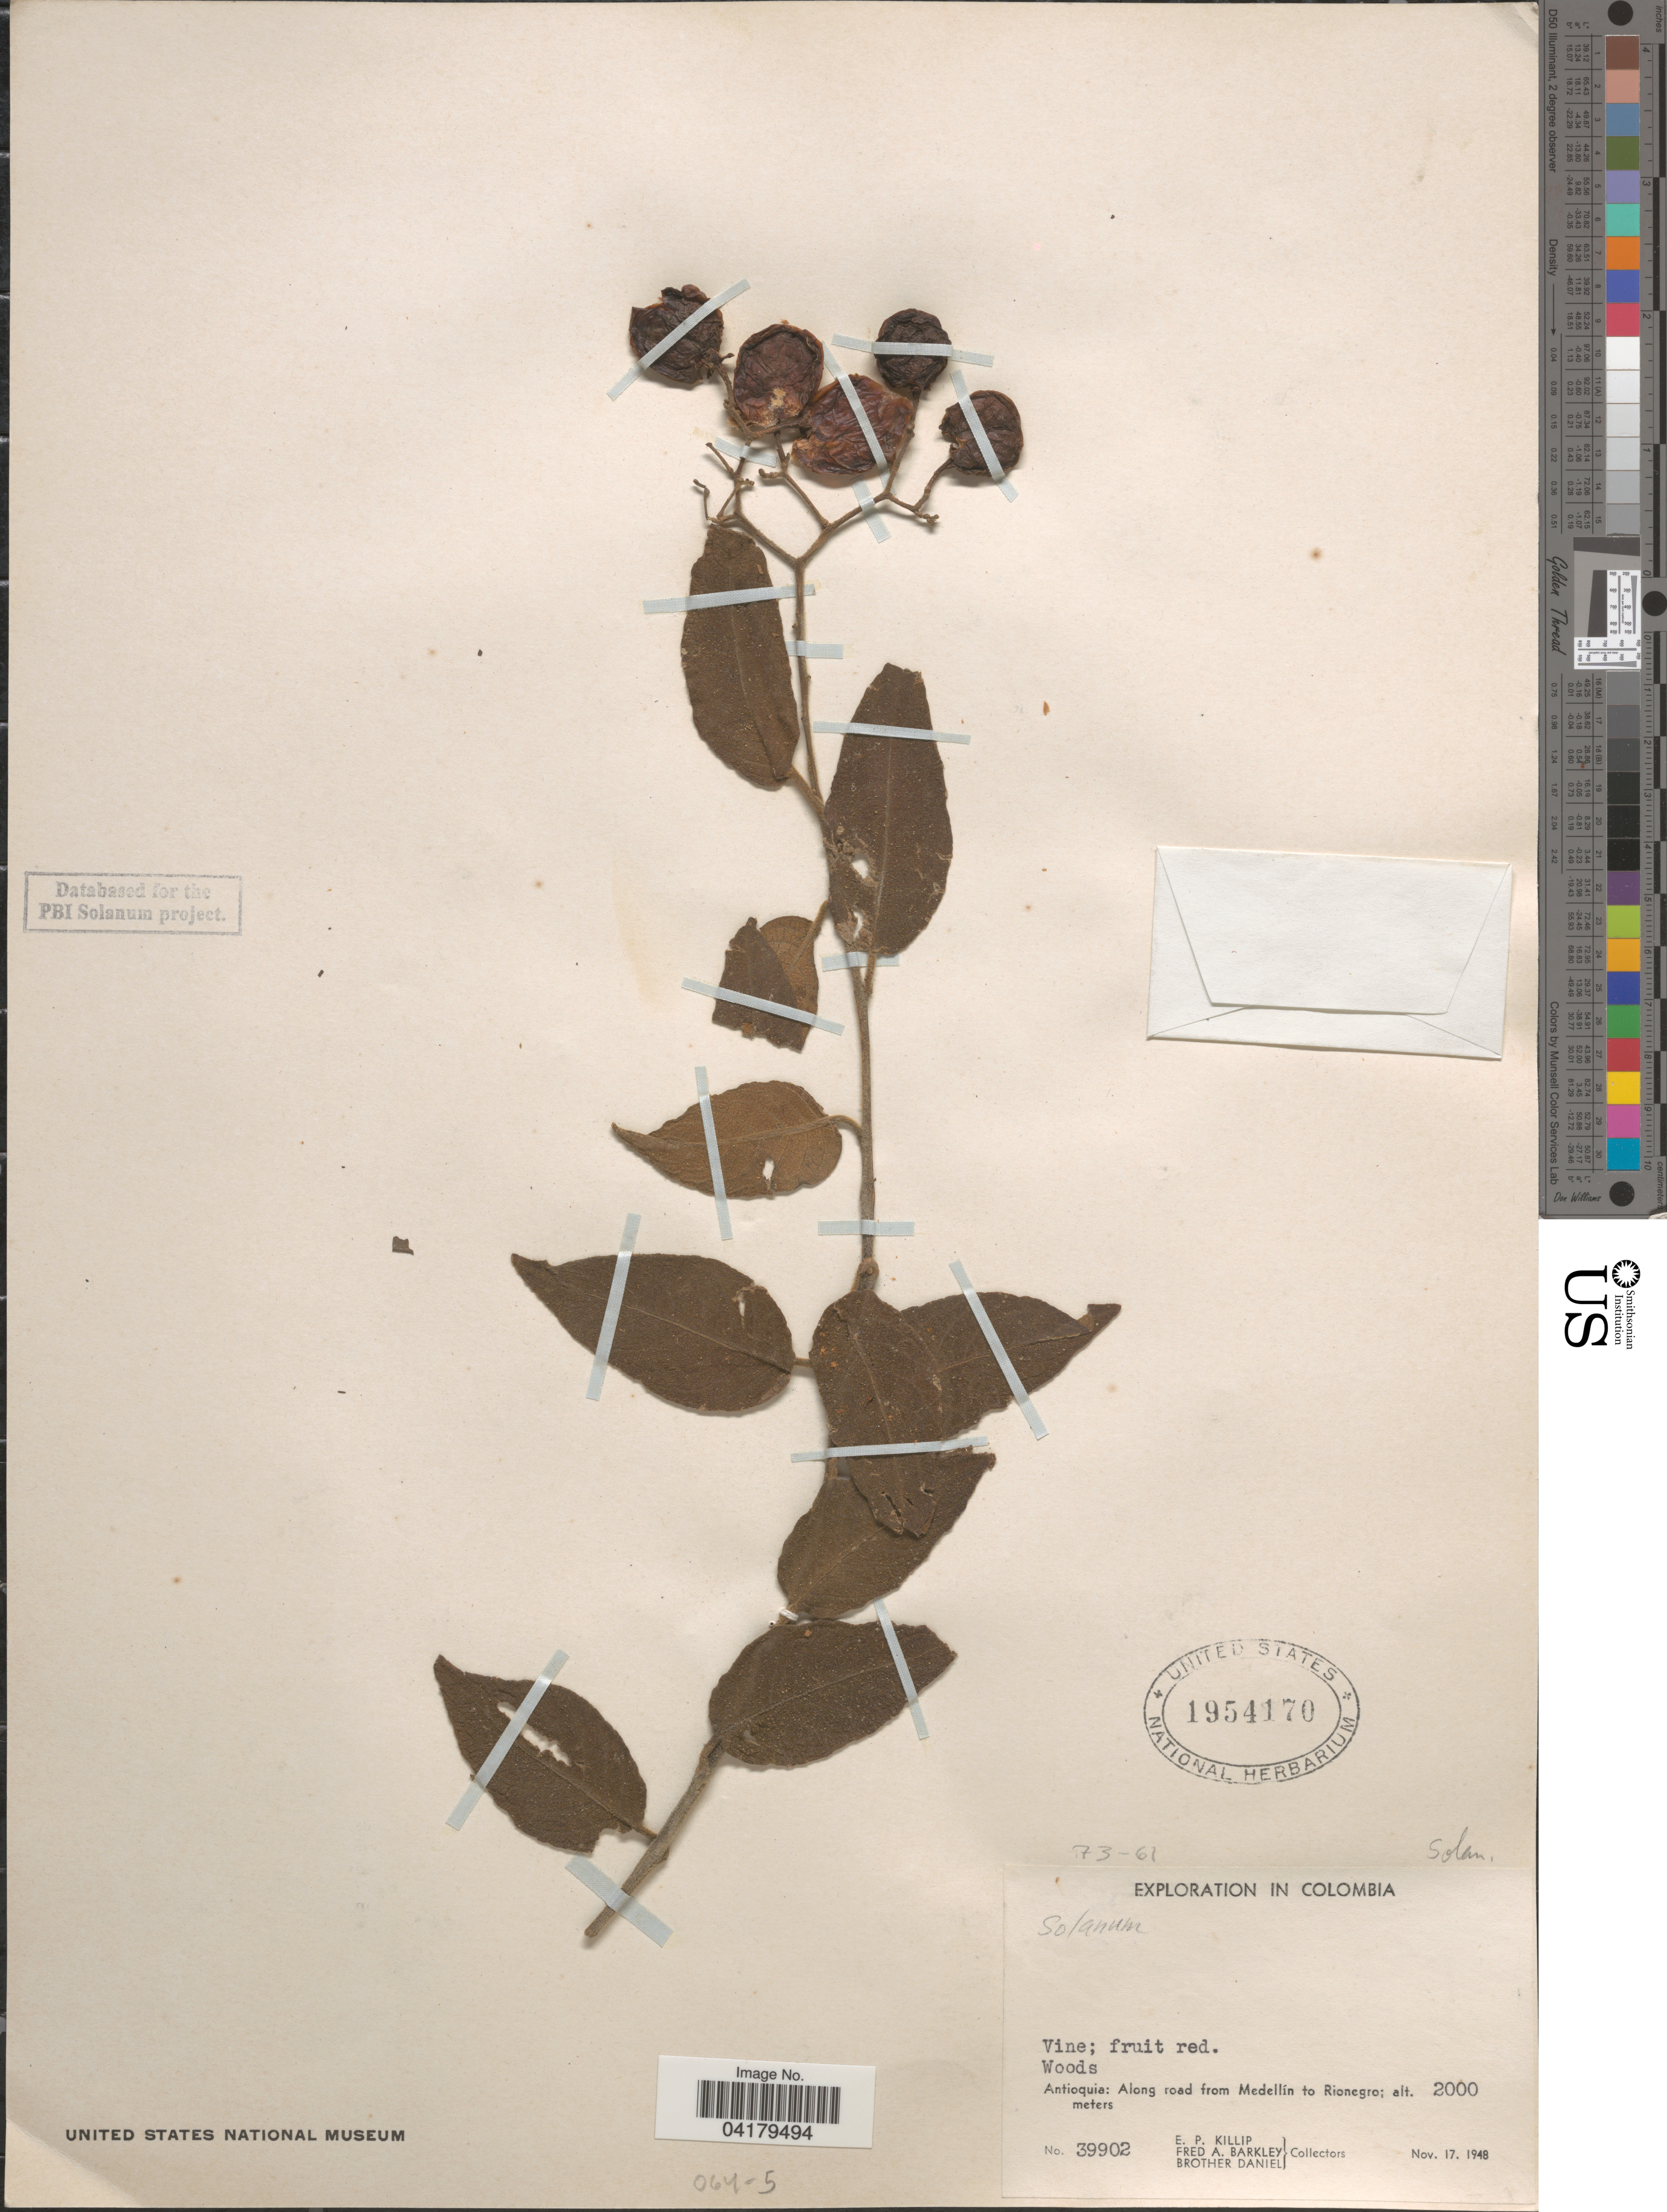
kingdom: Plantae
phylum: Tracheophyta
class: Magnoliopsida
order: Solanales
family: Solanaceae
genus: Solanum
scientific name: Solanum (Leptostemonum) sp.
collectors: E. P. Killip, F. A. Barkley & Bro. Daniel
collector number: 39902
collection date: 1948-11-17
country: Colombia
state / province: Antioquia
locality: Along road from Medellín to Rionegro.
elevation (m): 2000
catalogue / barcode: US 1954170